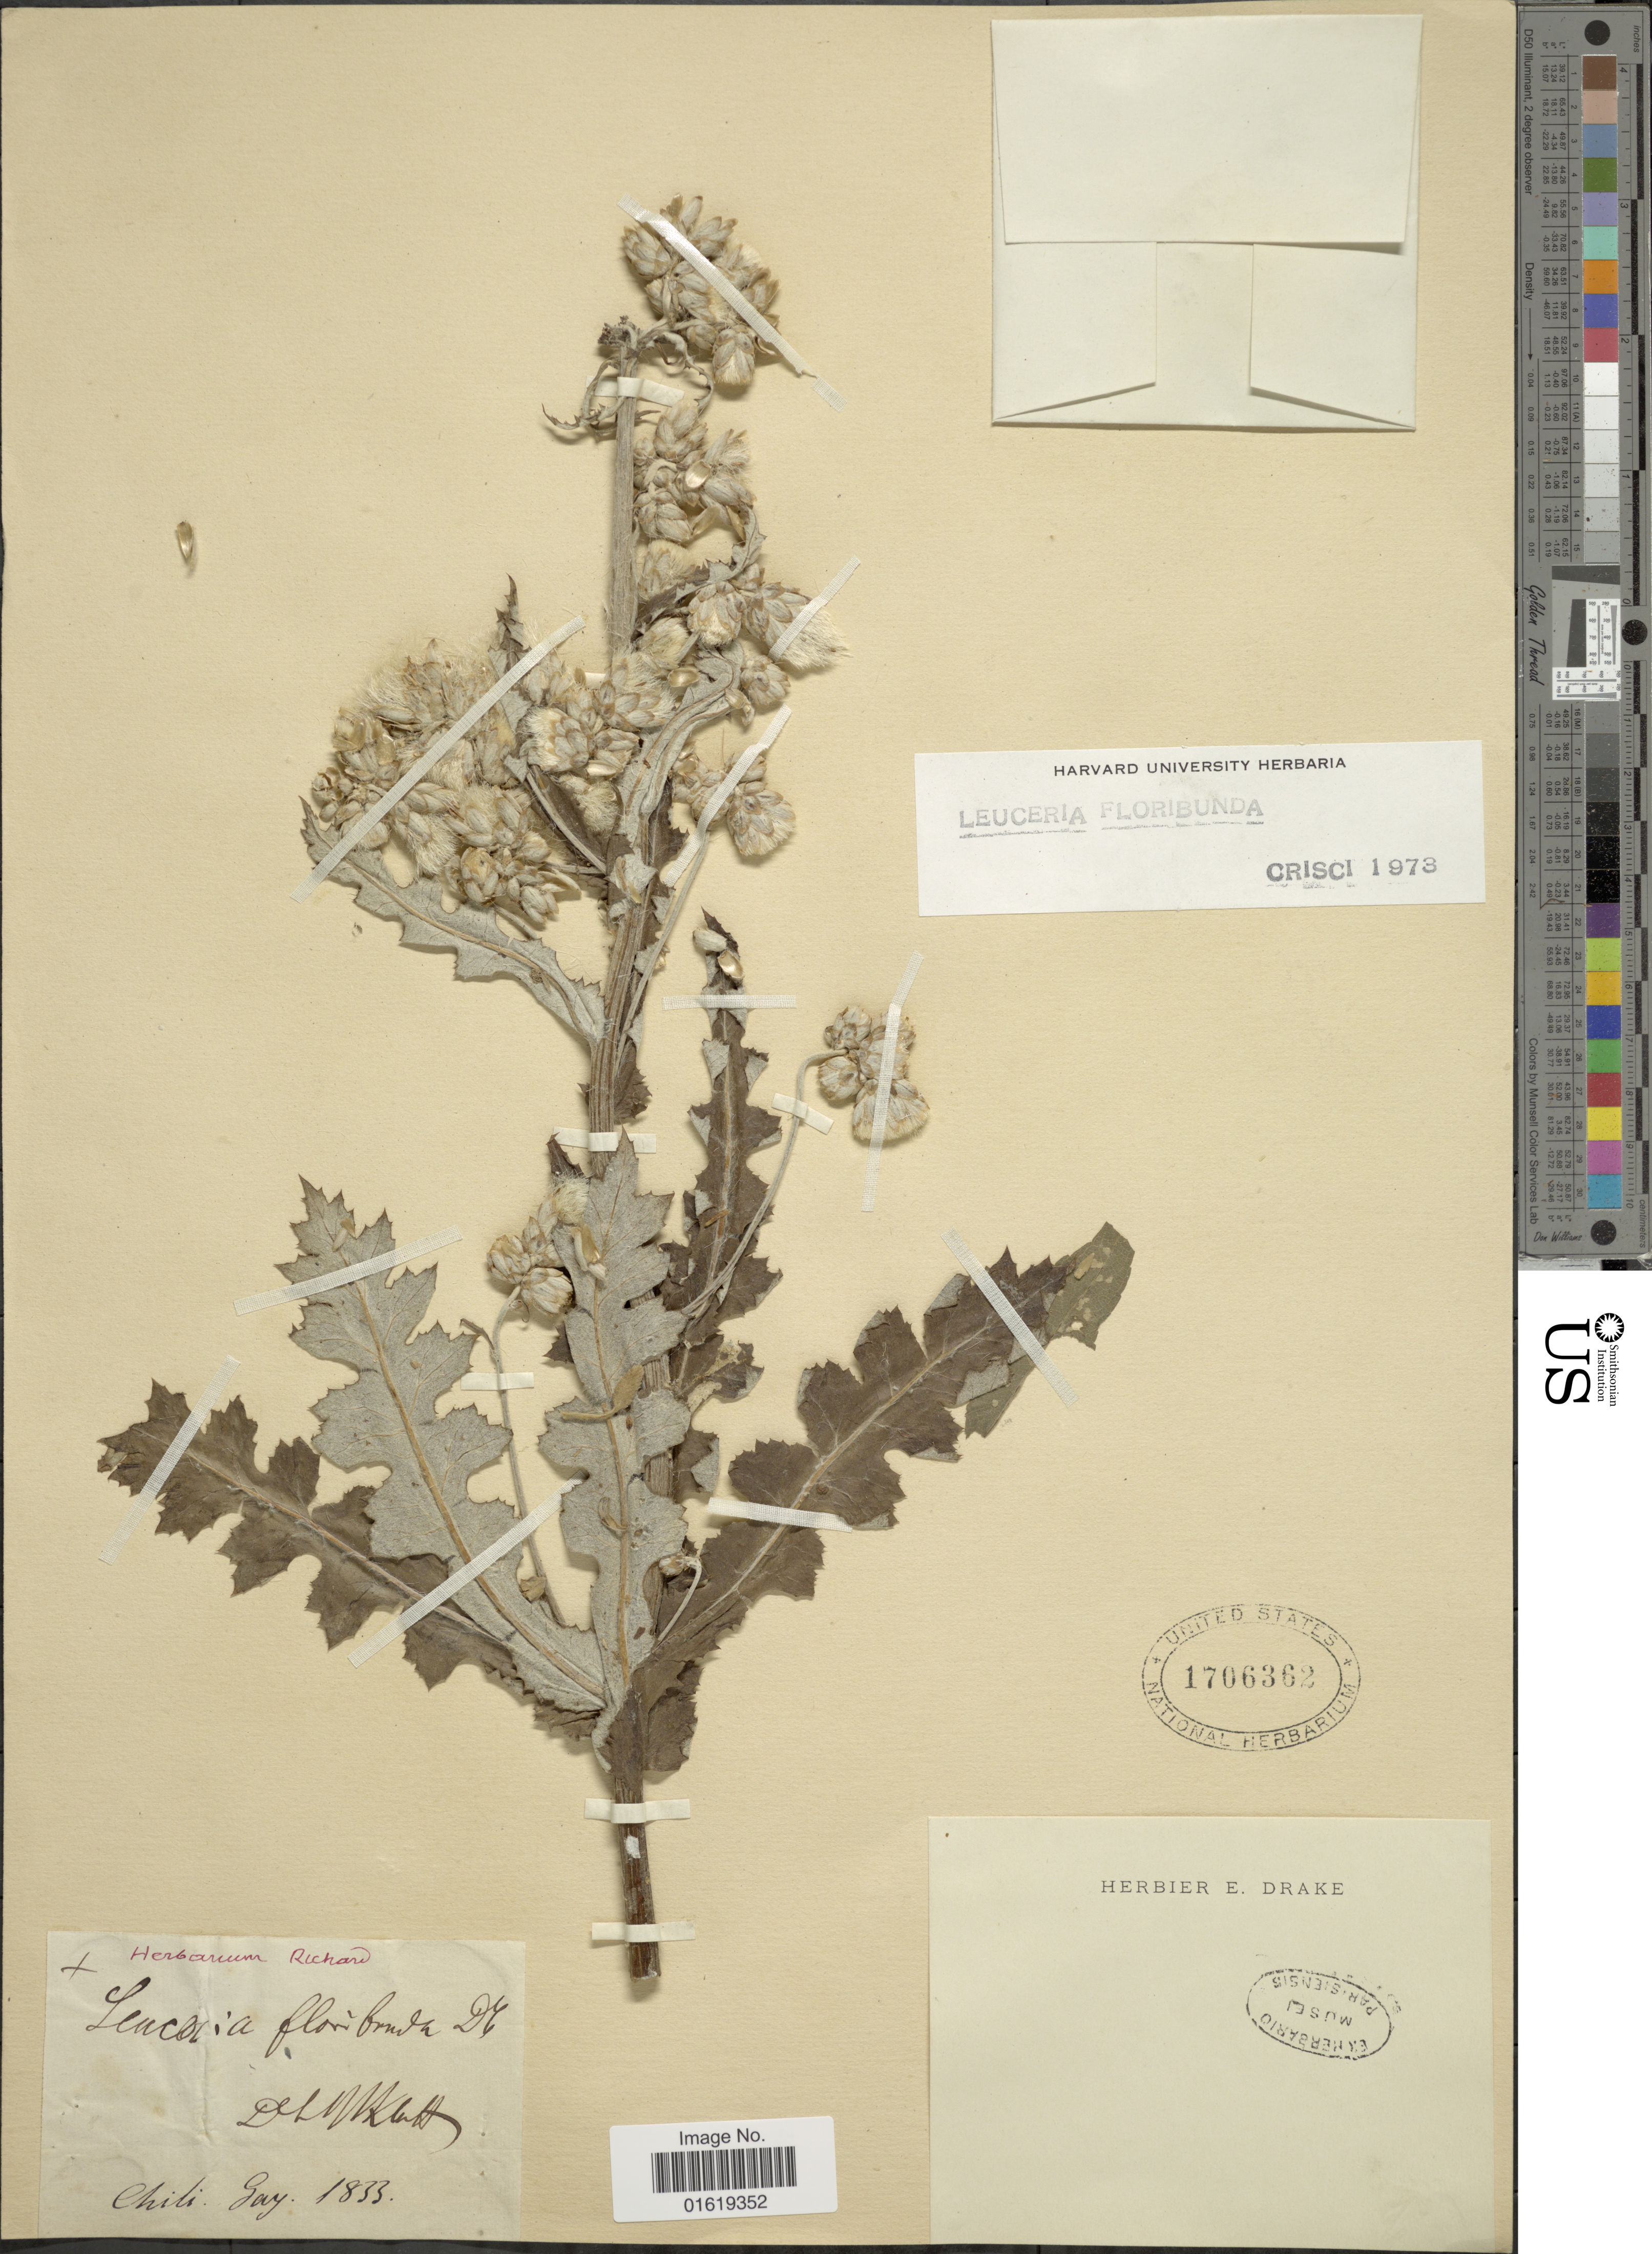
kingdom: Plantae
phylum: Tracheophyta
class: Magnoliopsida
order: Asterales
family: Asteraceae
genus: Leucheria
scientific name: Leucheria floribunda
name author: DC.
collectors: -- Gay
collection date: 1833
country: Chile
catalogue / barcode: US 1706362